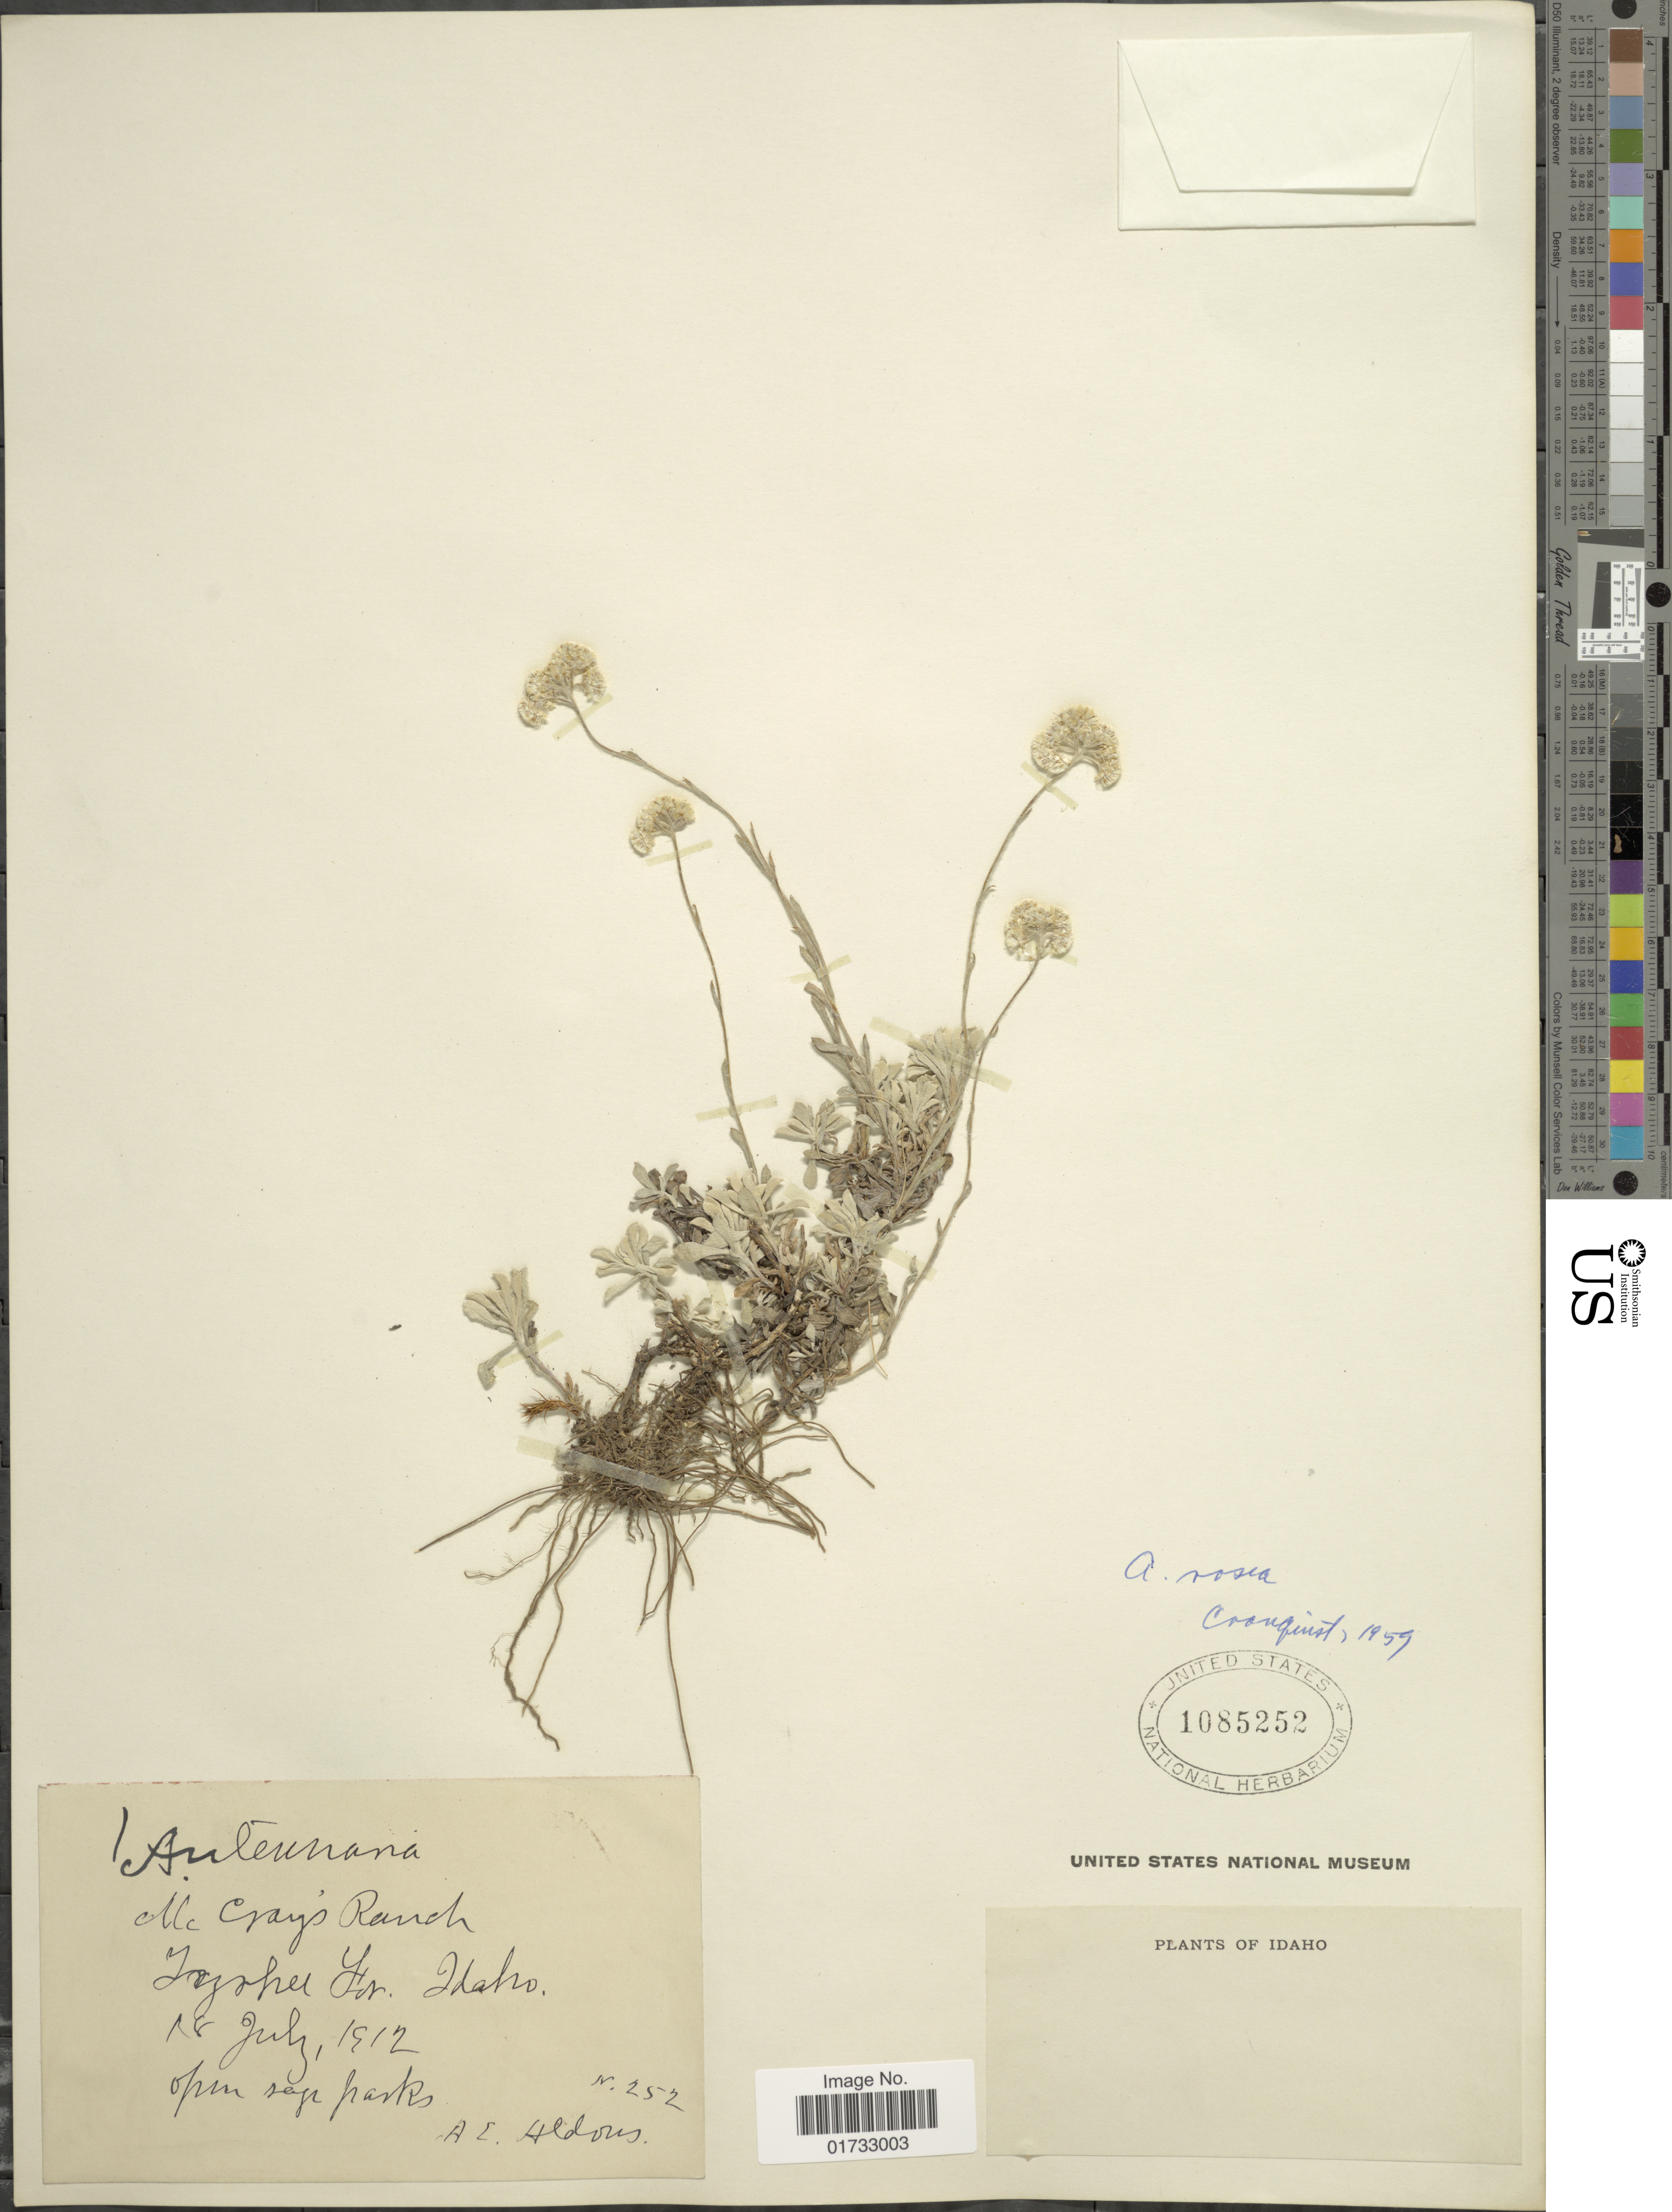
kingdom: Plantae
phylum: Tracheophyta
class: Magnoliopsida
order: Asterales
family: Asteraceae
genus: Antennaria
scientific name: Antennaria rosea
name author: Greene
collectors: A. Aldous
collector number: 252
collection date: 1912-07-18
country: United States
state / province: Idaho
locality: McCray's Ranch, Tyshee.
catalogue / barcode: US 1085252